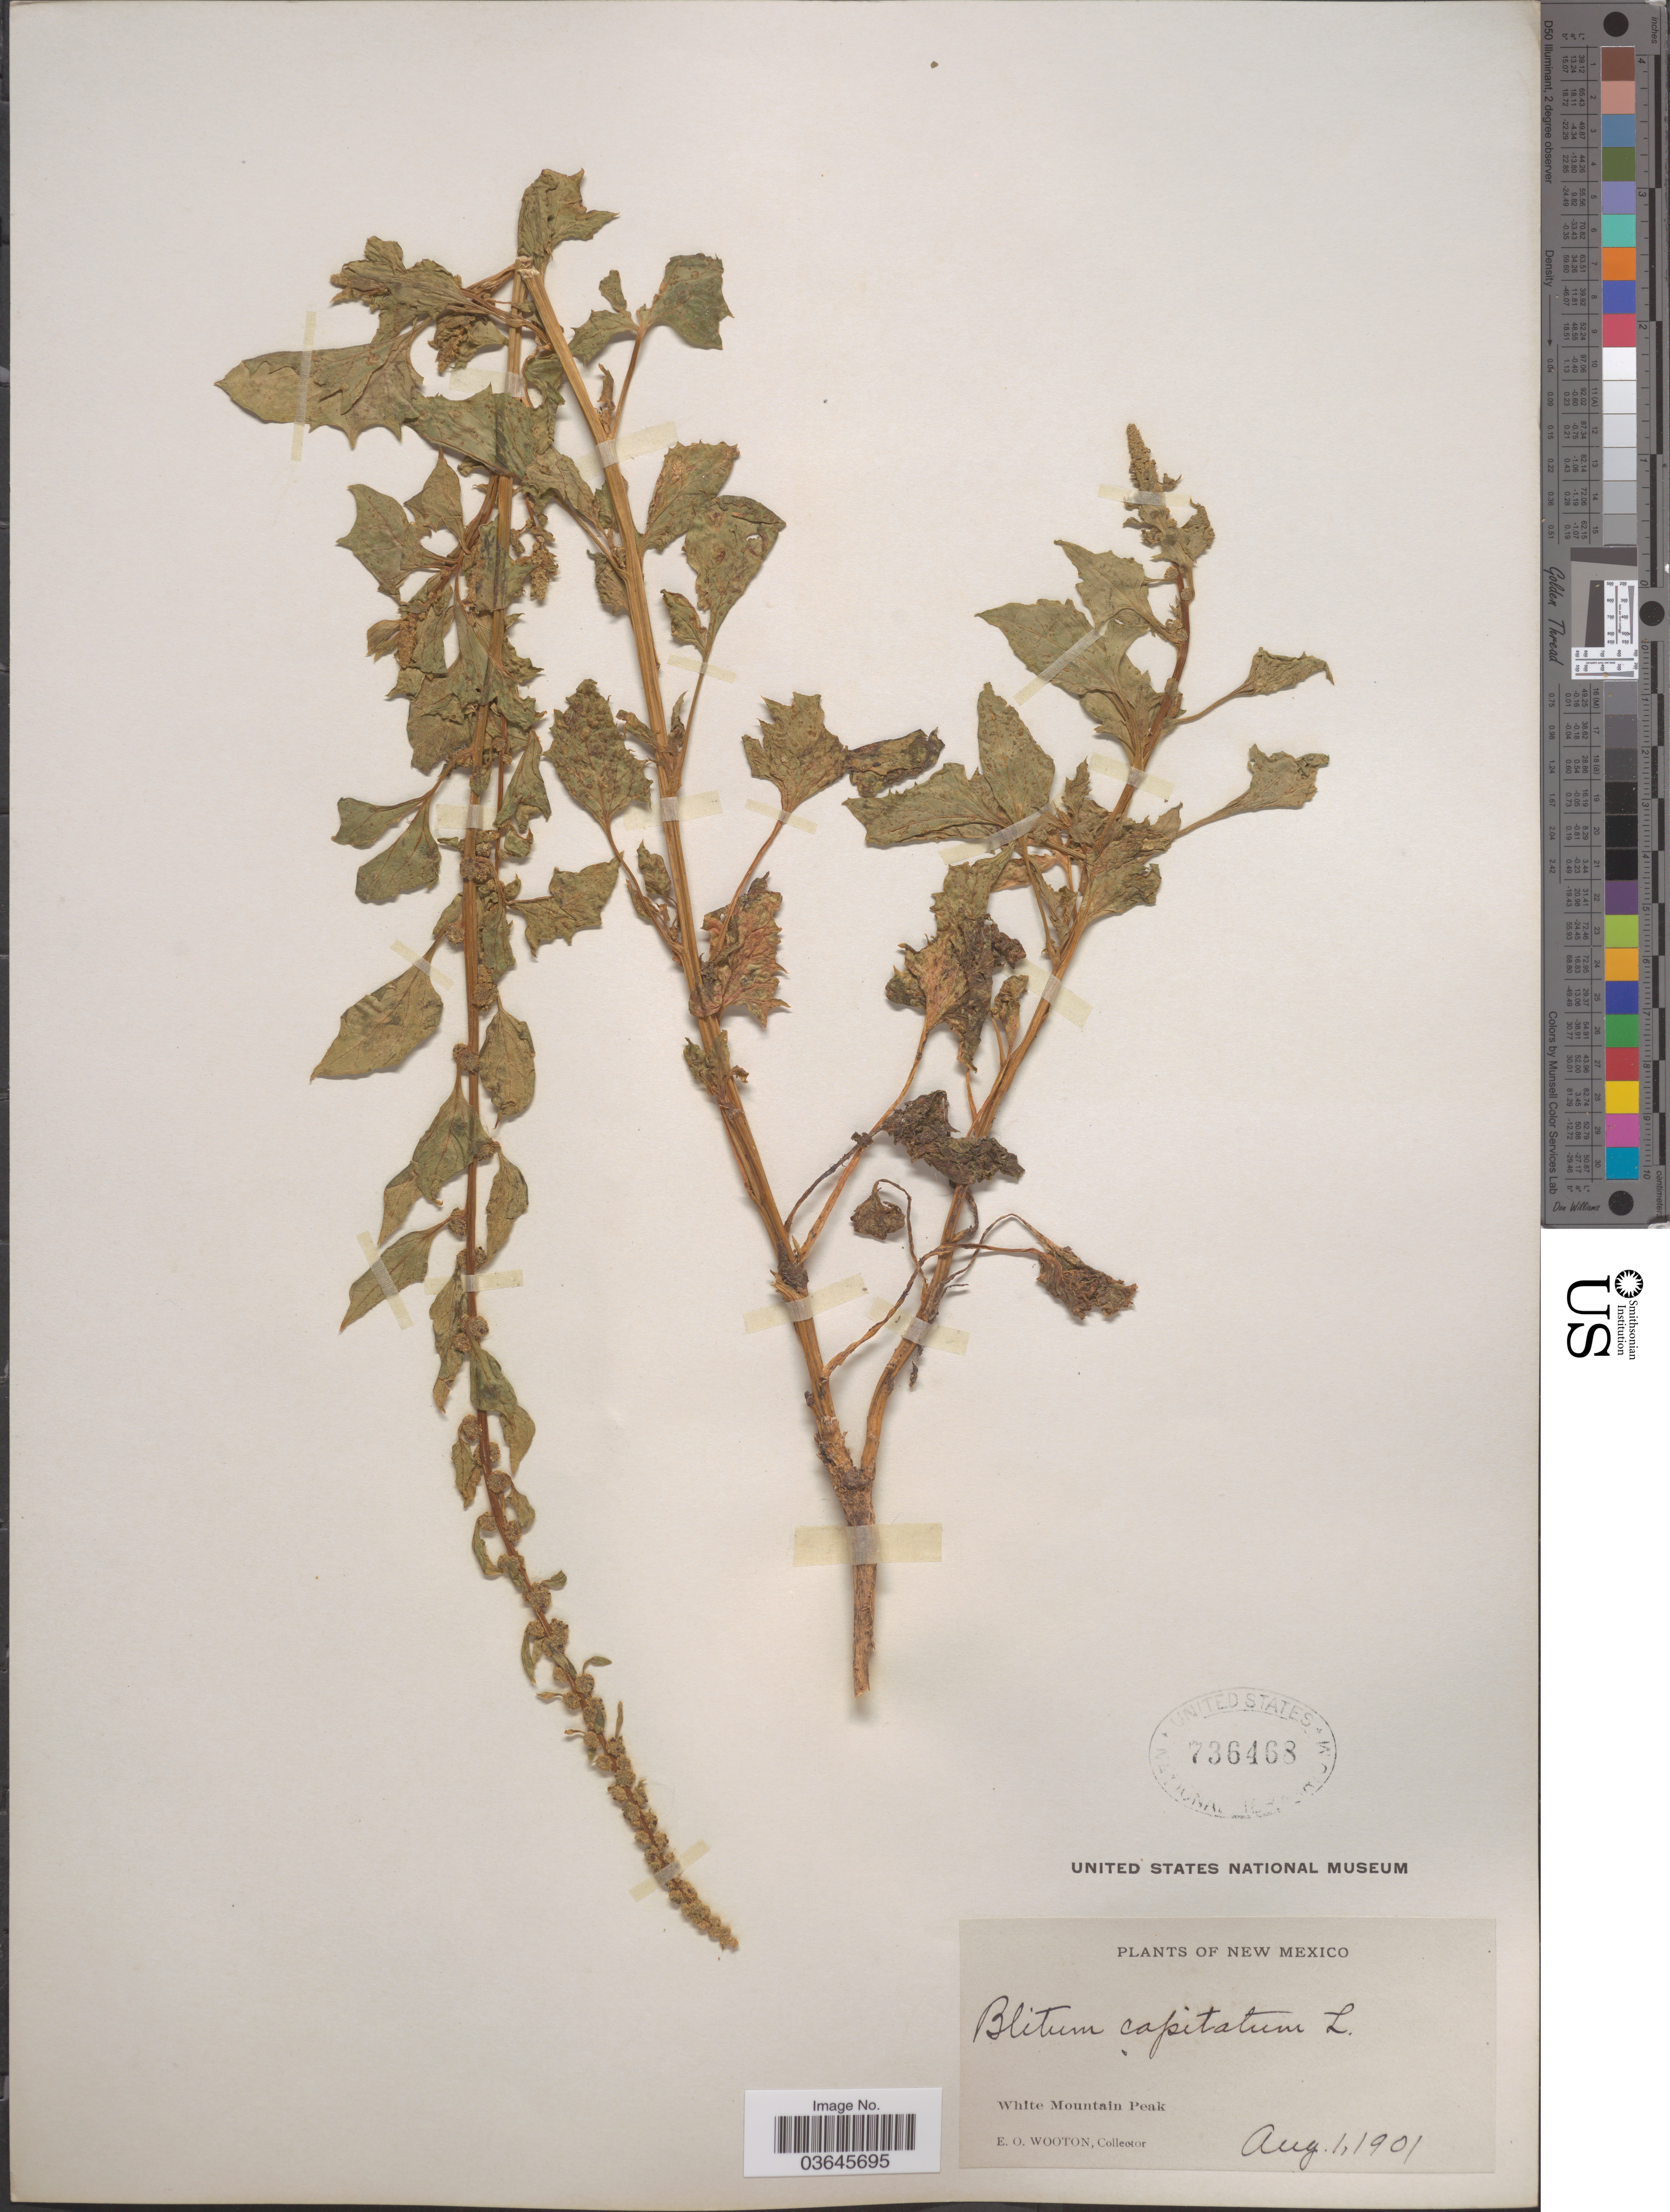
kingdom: Plantae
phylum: Tracheophyta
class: Magnoliopsida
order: Caryophyllales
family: Amaranthaceae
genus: Blitum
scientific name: Blitum capitatum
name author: L.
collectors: E. O. Wooton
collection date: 1901-08-01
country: United States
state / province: New Mexico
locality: White Mountain Peak.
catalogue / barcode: US 736463